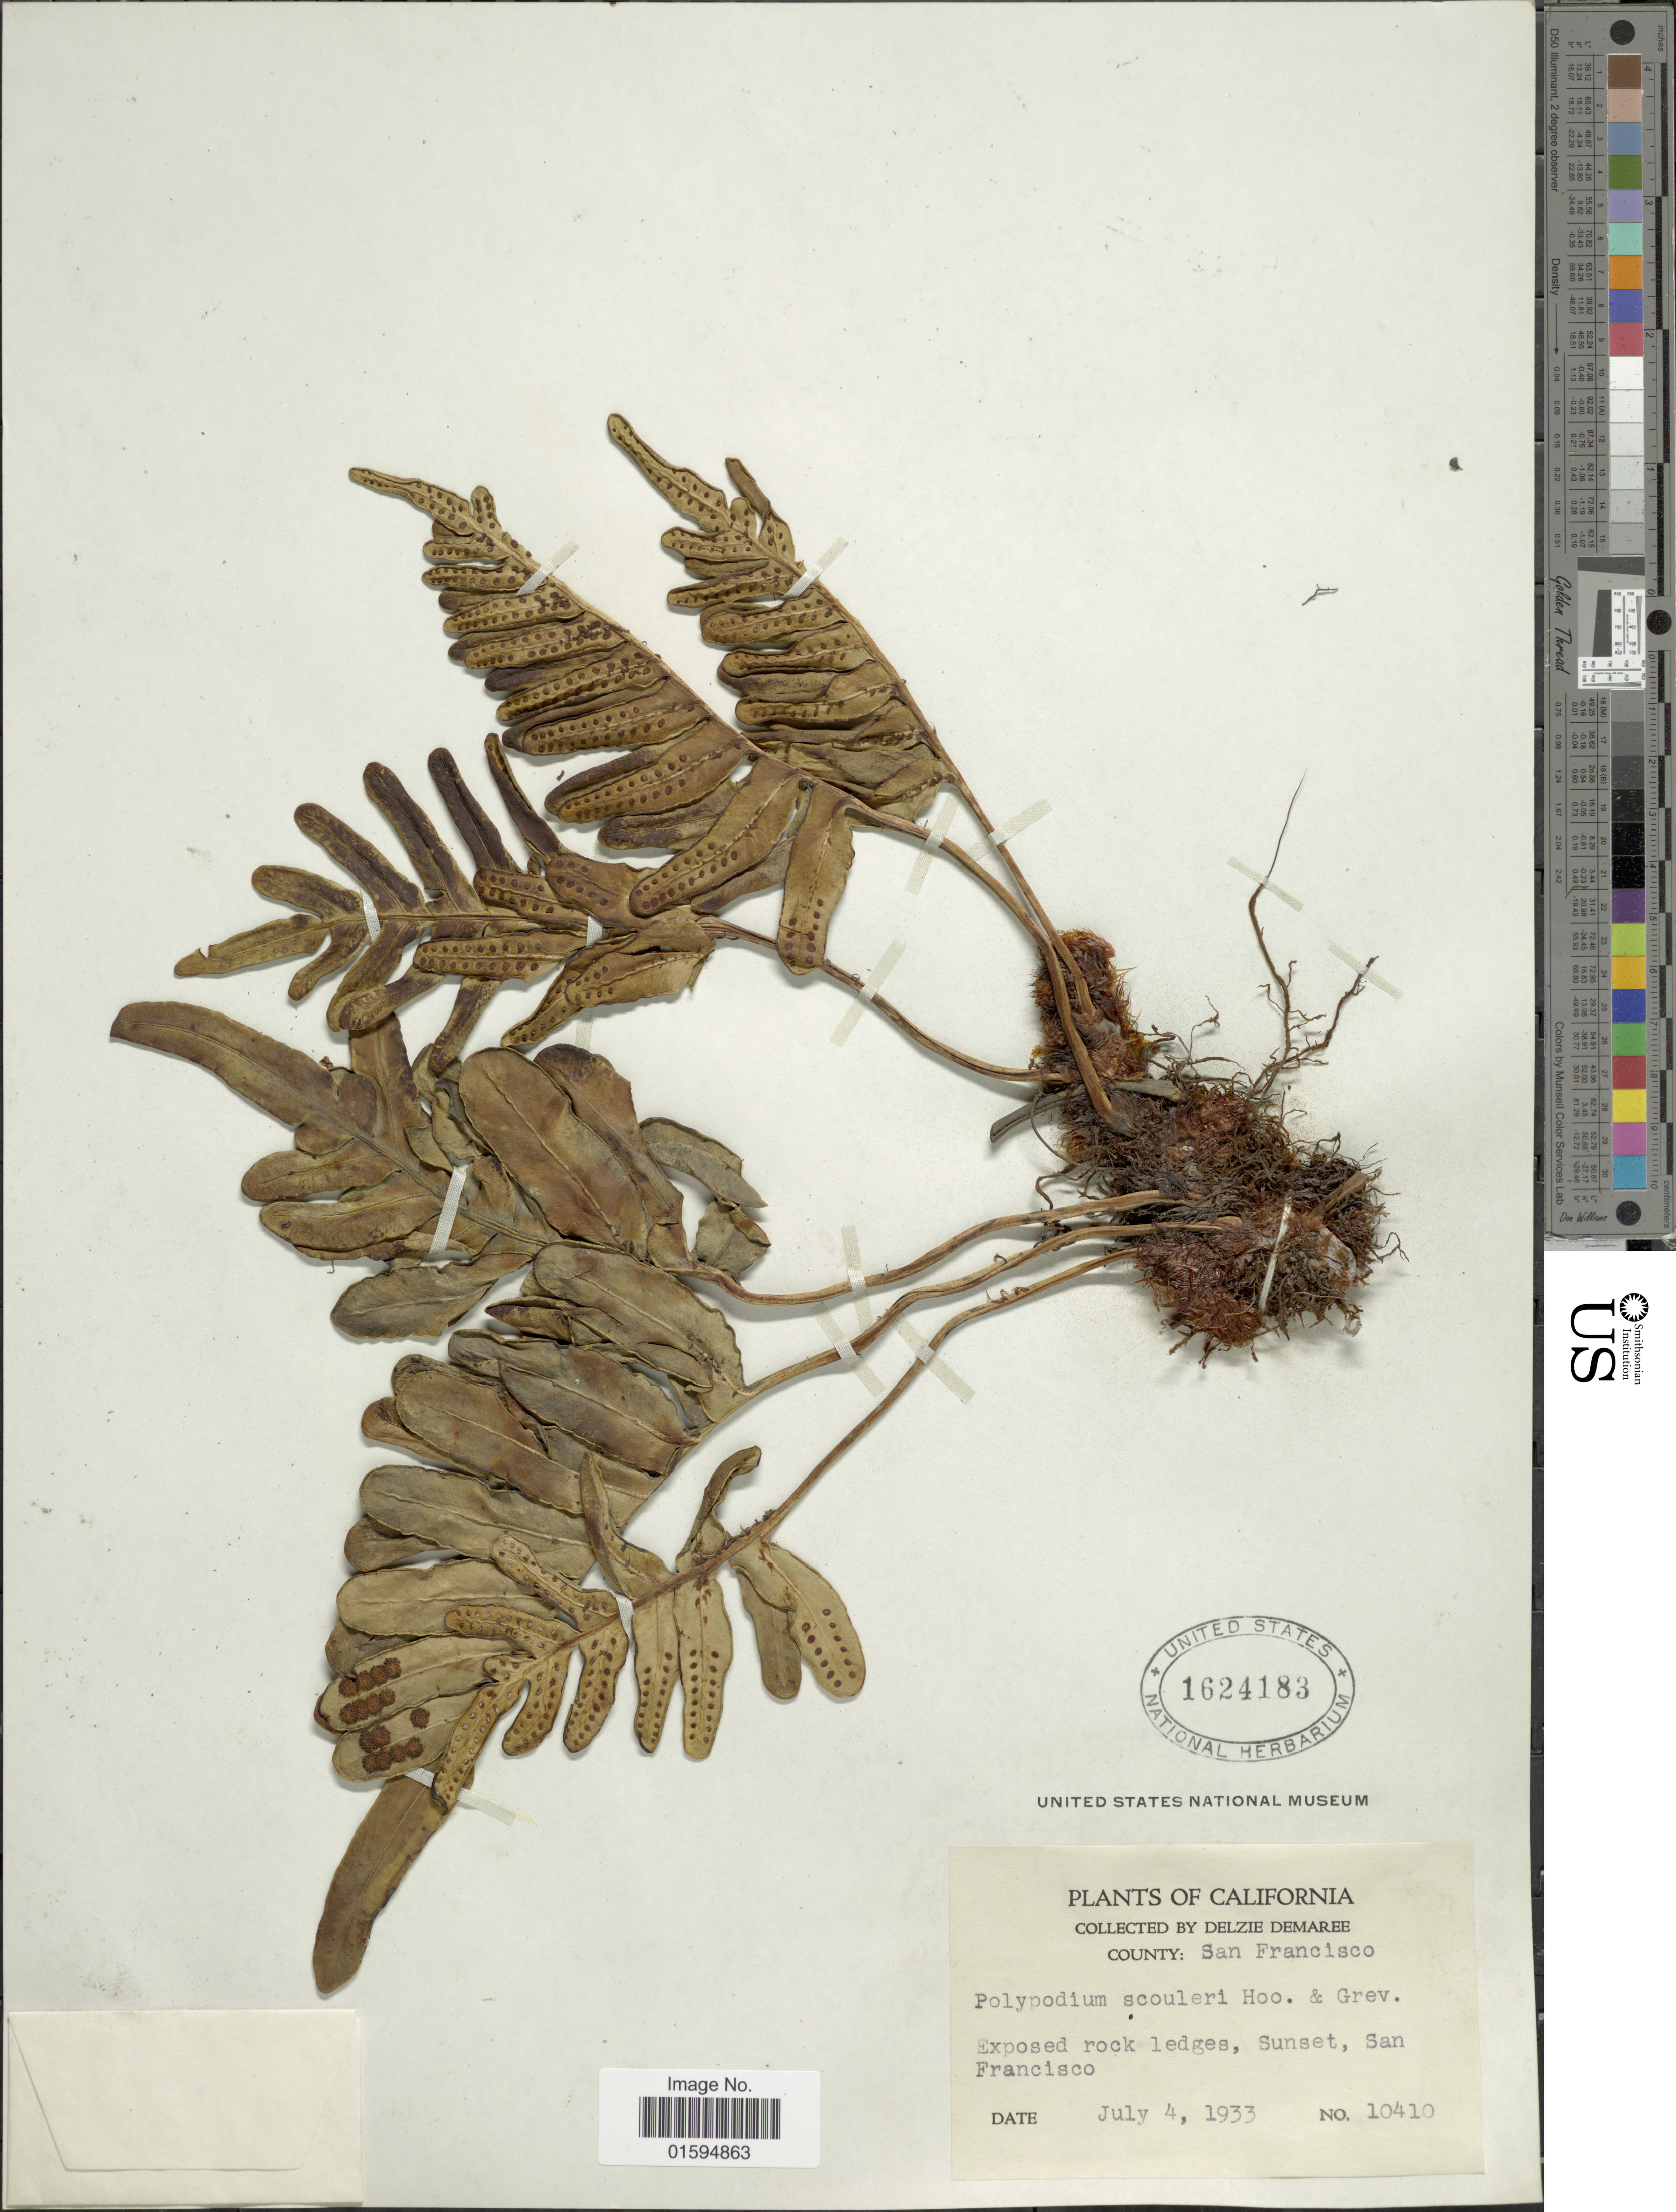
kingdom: Plantae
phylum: Tracheophyta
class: Polypodiopsida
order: Polypodiales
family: Polypodiaceae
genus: Polypodium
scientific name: Polypodium scouleri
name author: Hook. & Grev.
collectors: D. Demaree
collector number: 10410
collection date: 1933-07-04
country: United States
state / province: California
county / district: San Francisco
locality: County: San Francisco, Sunset, San Francisco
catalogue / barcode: US 1624183